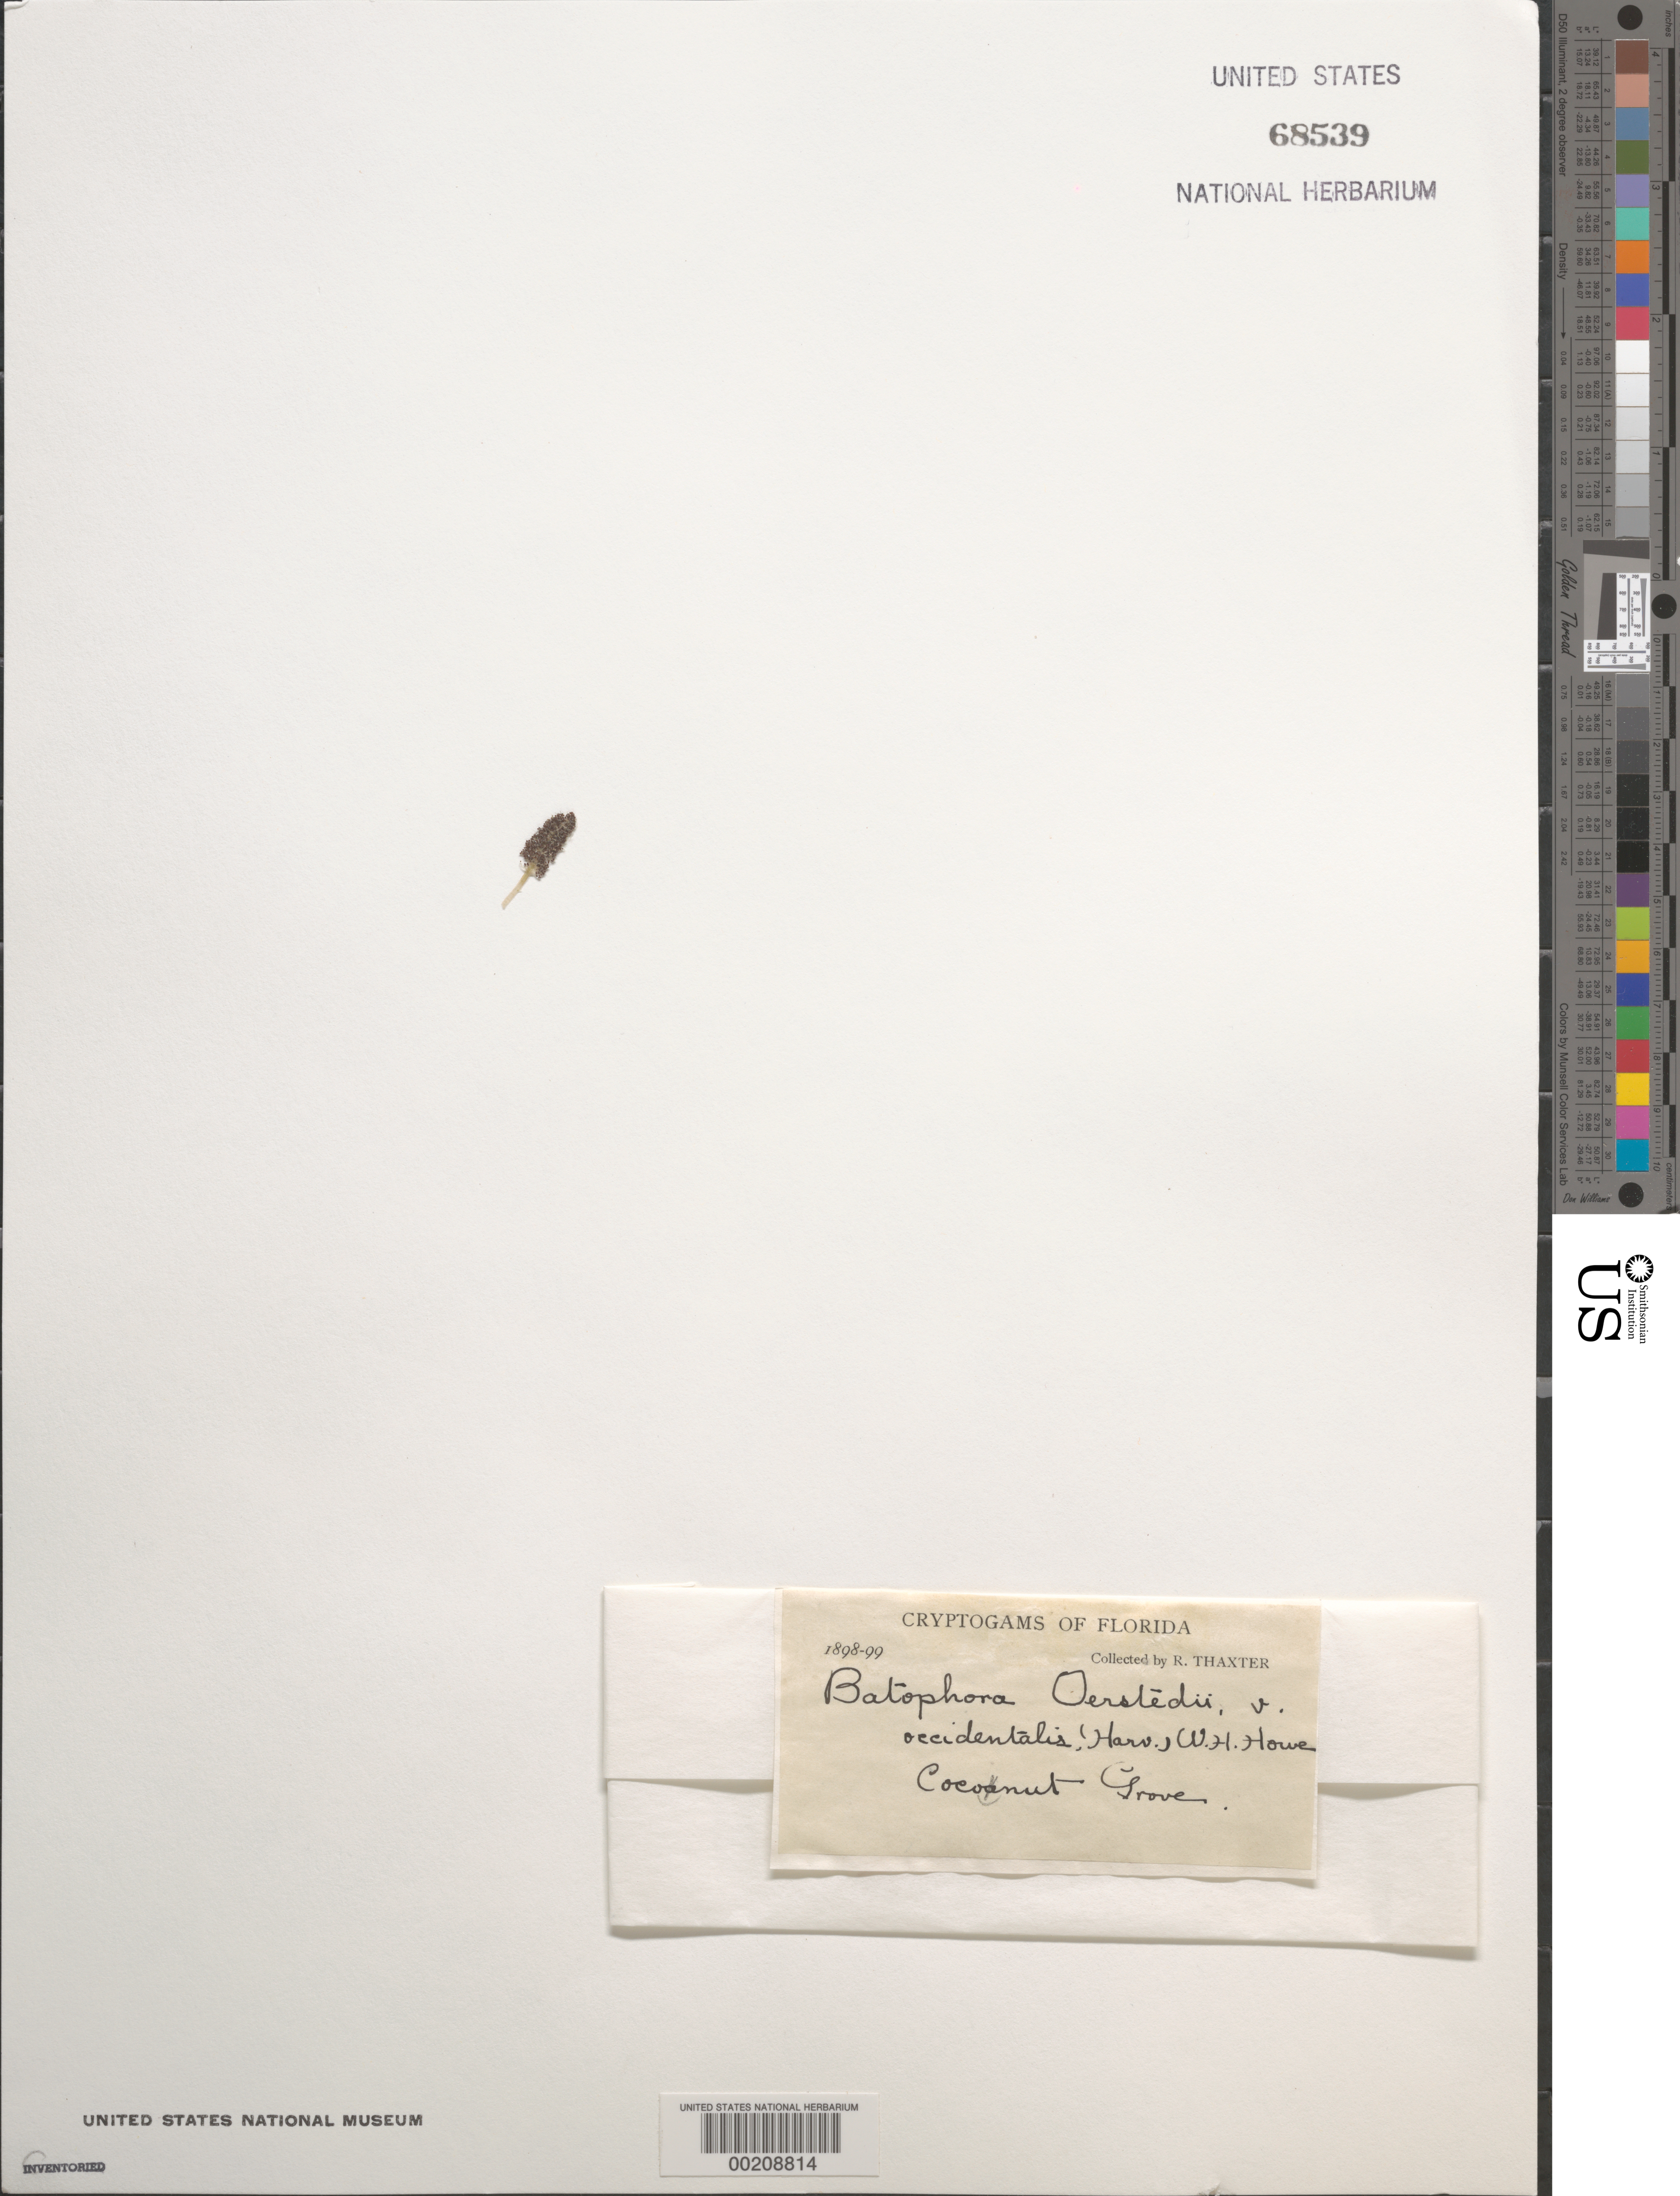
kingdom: Plantae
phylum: Chlorophyta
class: Ulvophyceae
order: Dasycladales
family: Dasycladaceae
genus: Batophora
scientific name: Batophora oerstedii var. occidentalis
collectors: R. Thaxter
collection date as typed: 1898 OR -- --- 1899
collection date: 1898 or 1899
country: United States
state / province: Florida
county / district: Miami-Dade County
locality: Coconut Grove, Miami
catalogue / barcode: US 68539